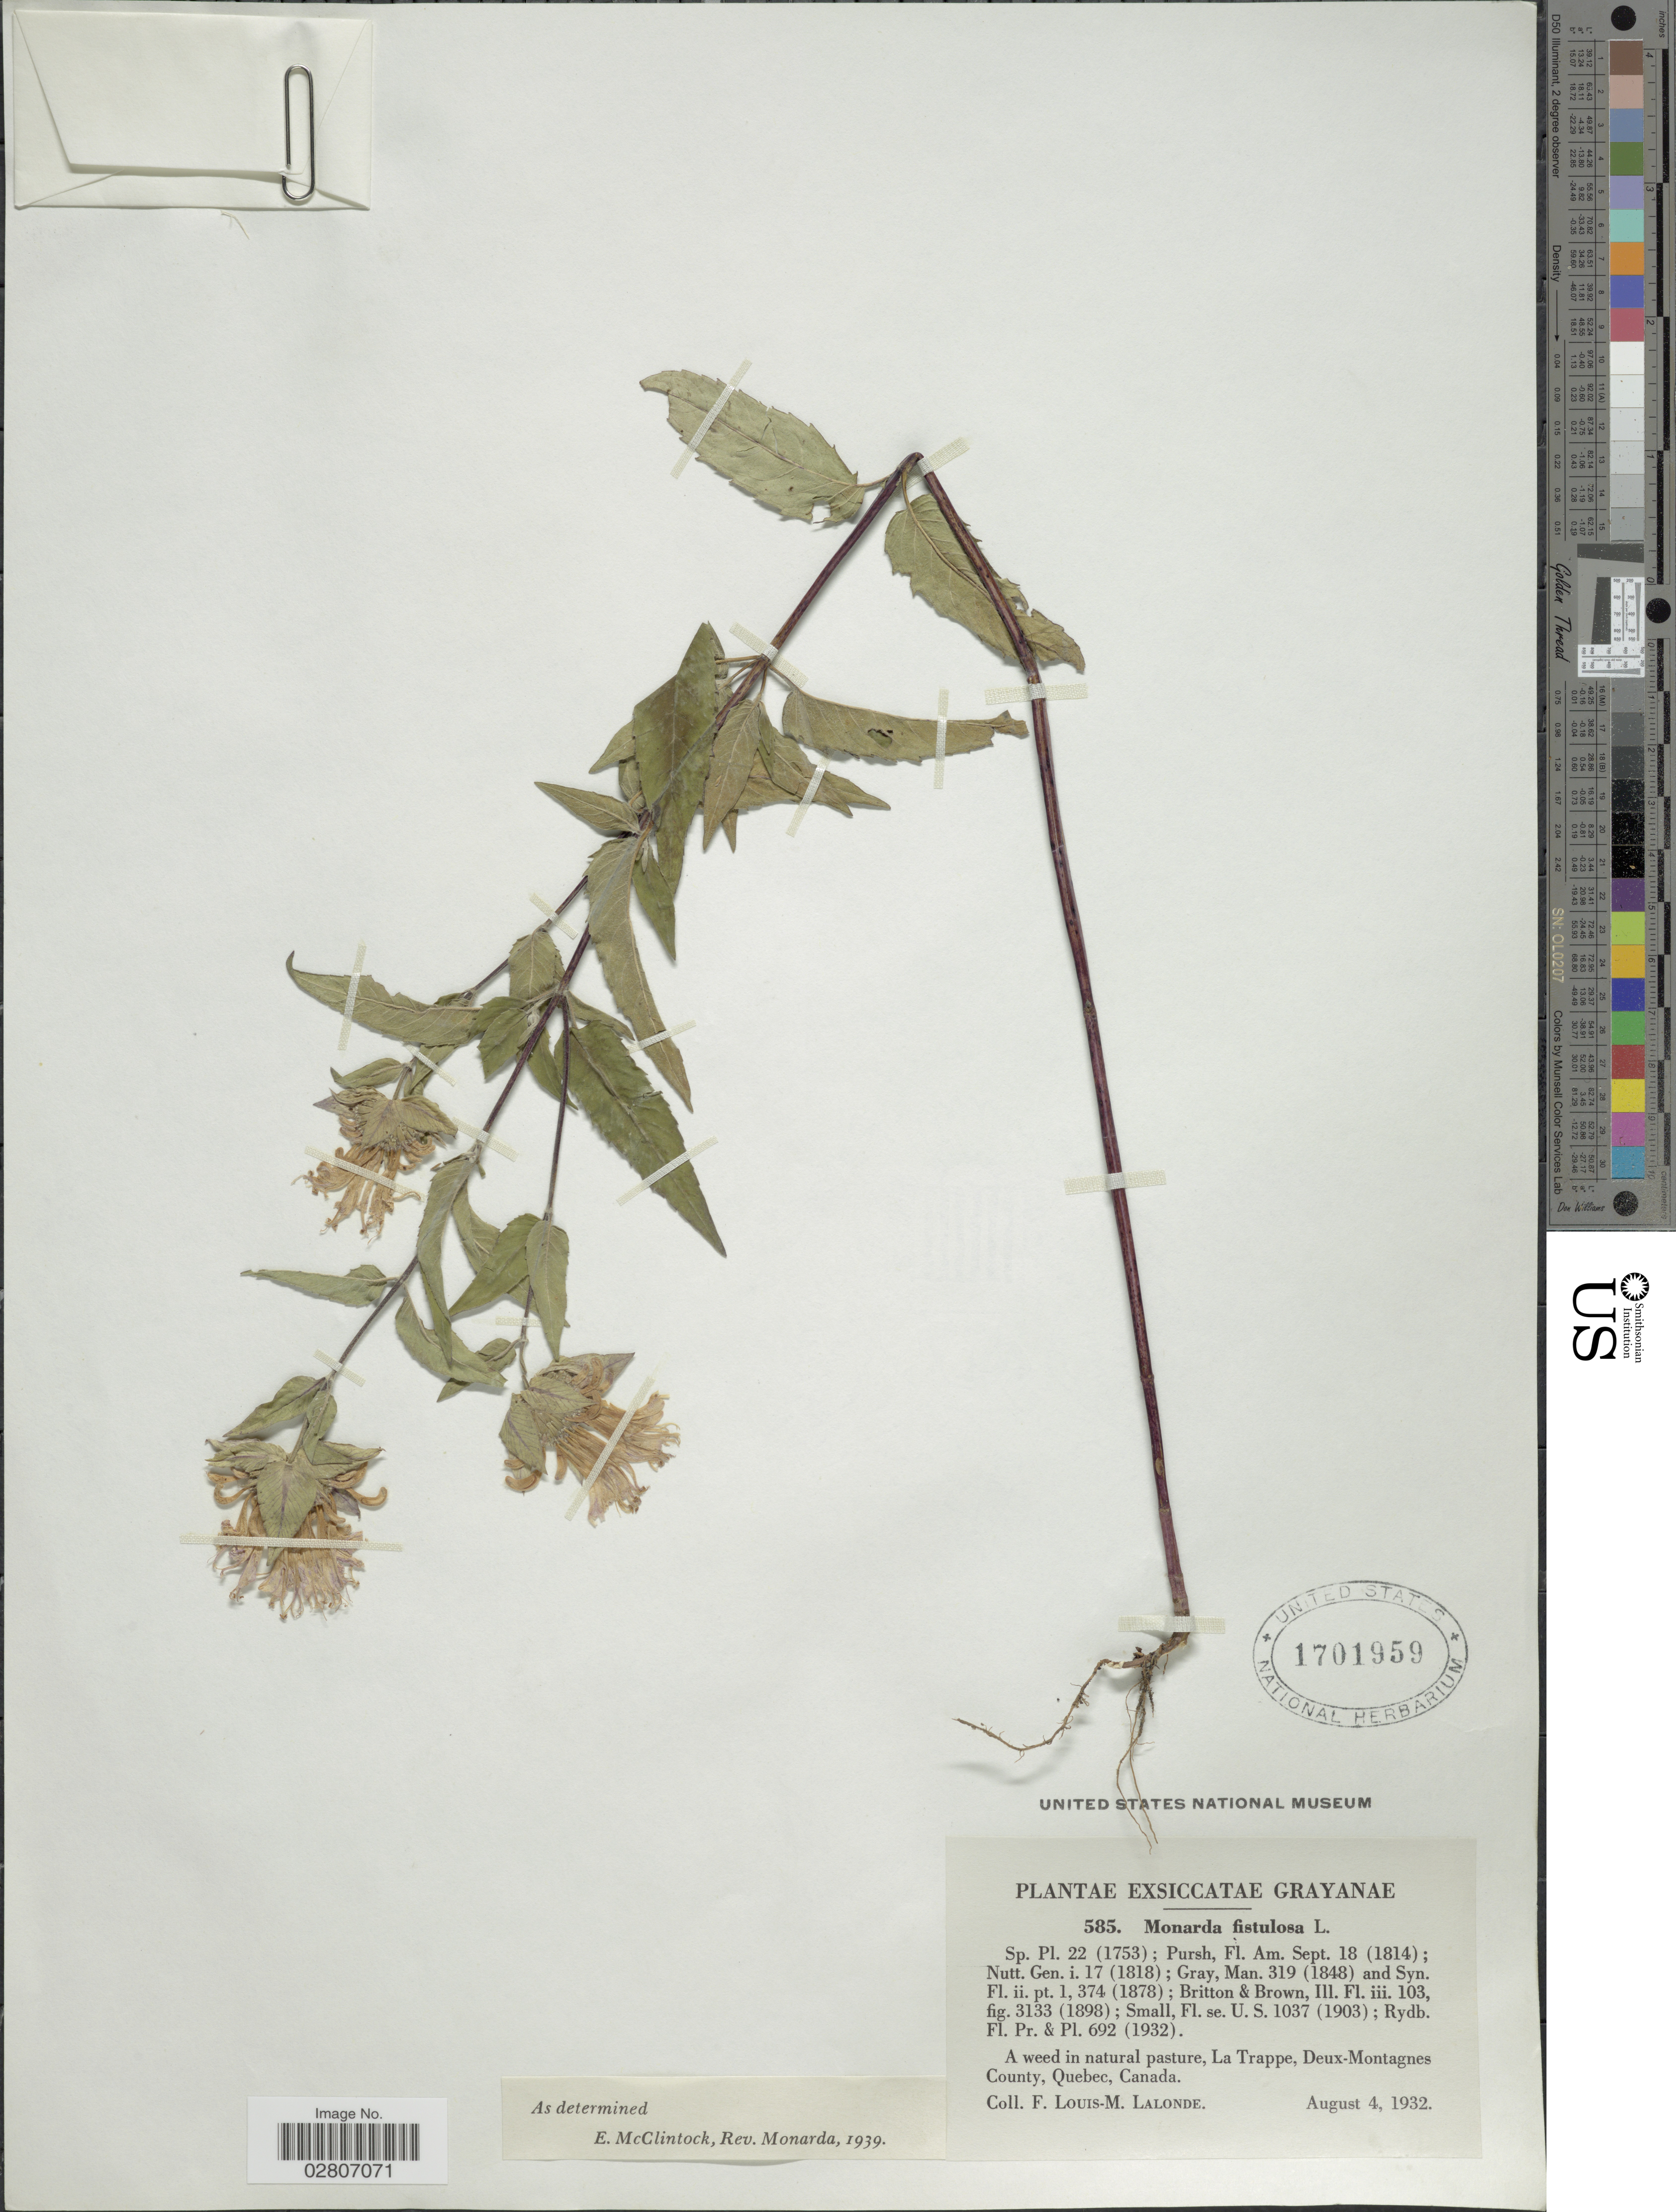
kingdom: Plantae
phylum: Tracheophyta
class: Magnoliopsida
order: Lamiales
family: Lamiaceae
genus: Monarda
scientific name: Monarda fistulosa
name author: L.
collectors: L.-M. LaLonde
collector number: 585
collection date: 1932-08-04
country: Canada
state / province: Quebec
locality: La Trappe, Deux-Montagnes County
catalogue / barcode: US 1701959